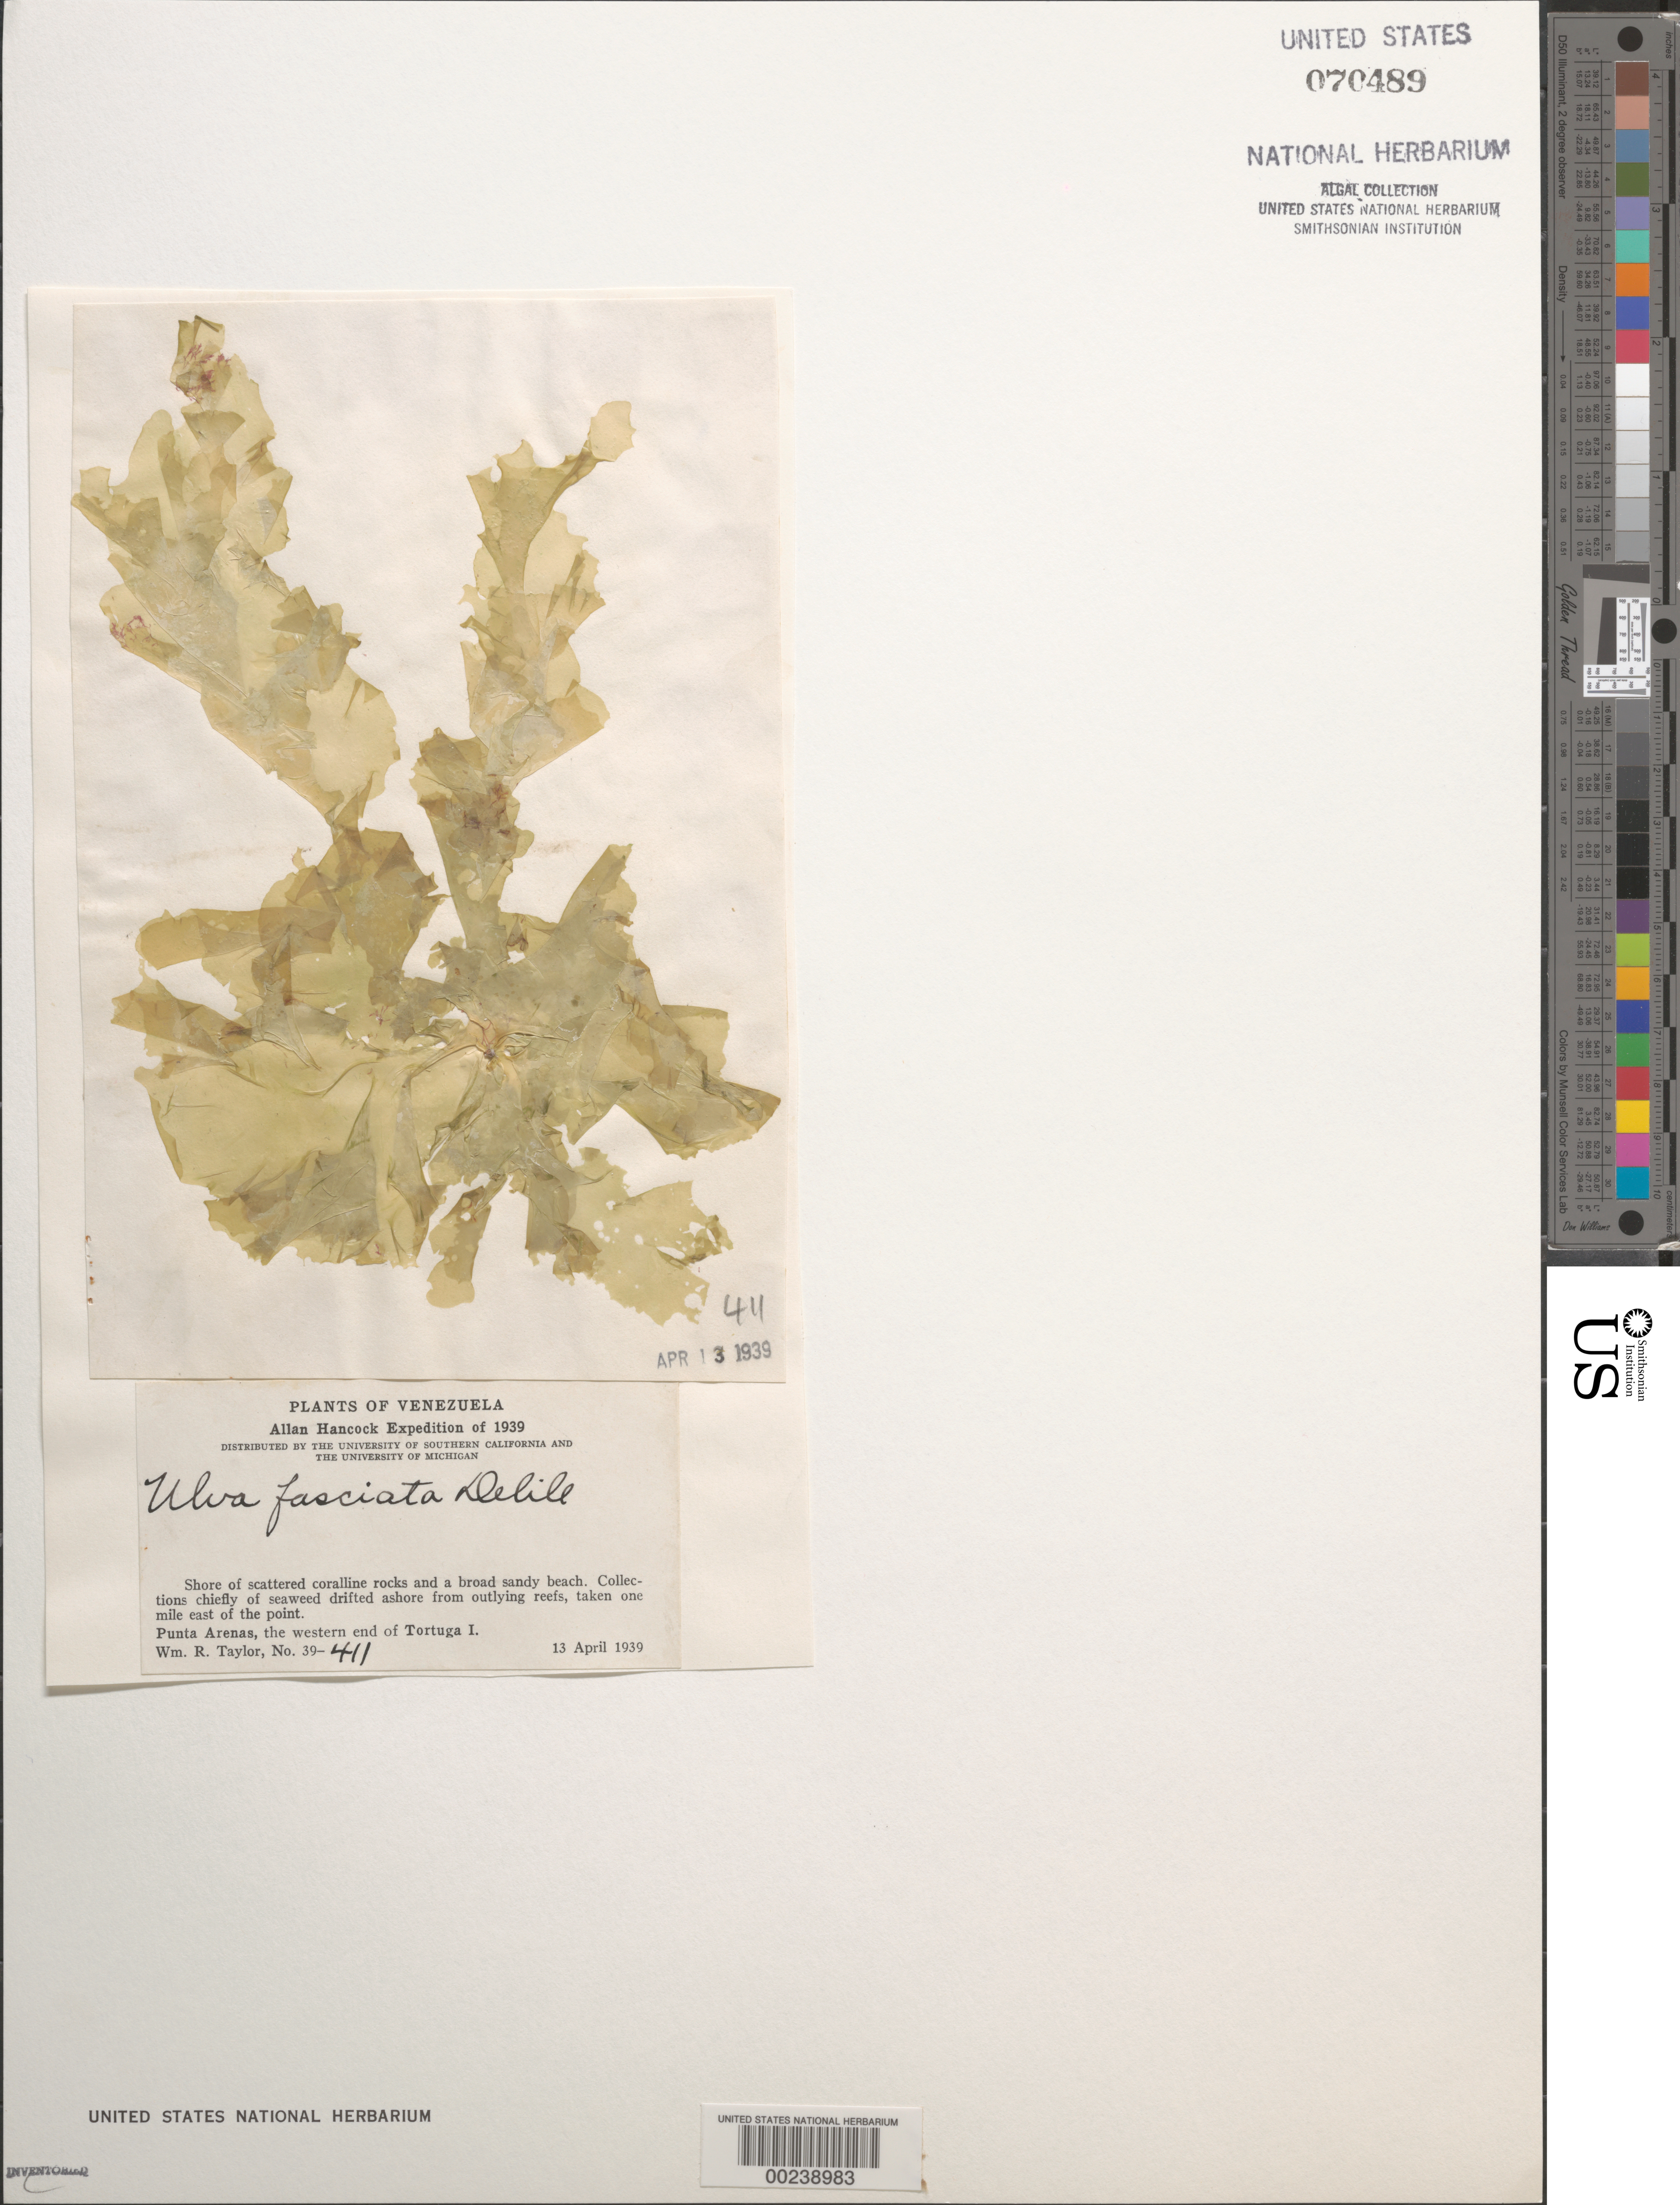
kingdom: Plantae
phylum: Chlorophyta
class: Ulvophyceae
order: Ulvales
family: Ulvaceae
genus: Ulva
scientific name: Ulva lactuca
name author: L.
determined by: Algae name updating Project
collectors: W. R. Taylor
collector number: WRT 39-411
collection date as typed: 13 Apr 1939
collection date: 1939-04-13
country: Venezuela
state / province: Dependencias Federales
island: Isla La Tortuga (Tortuga Island)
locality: Punta Arenas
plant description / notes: Allan Hancock Expedition of 1939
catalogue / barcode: US 70489